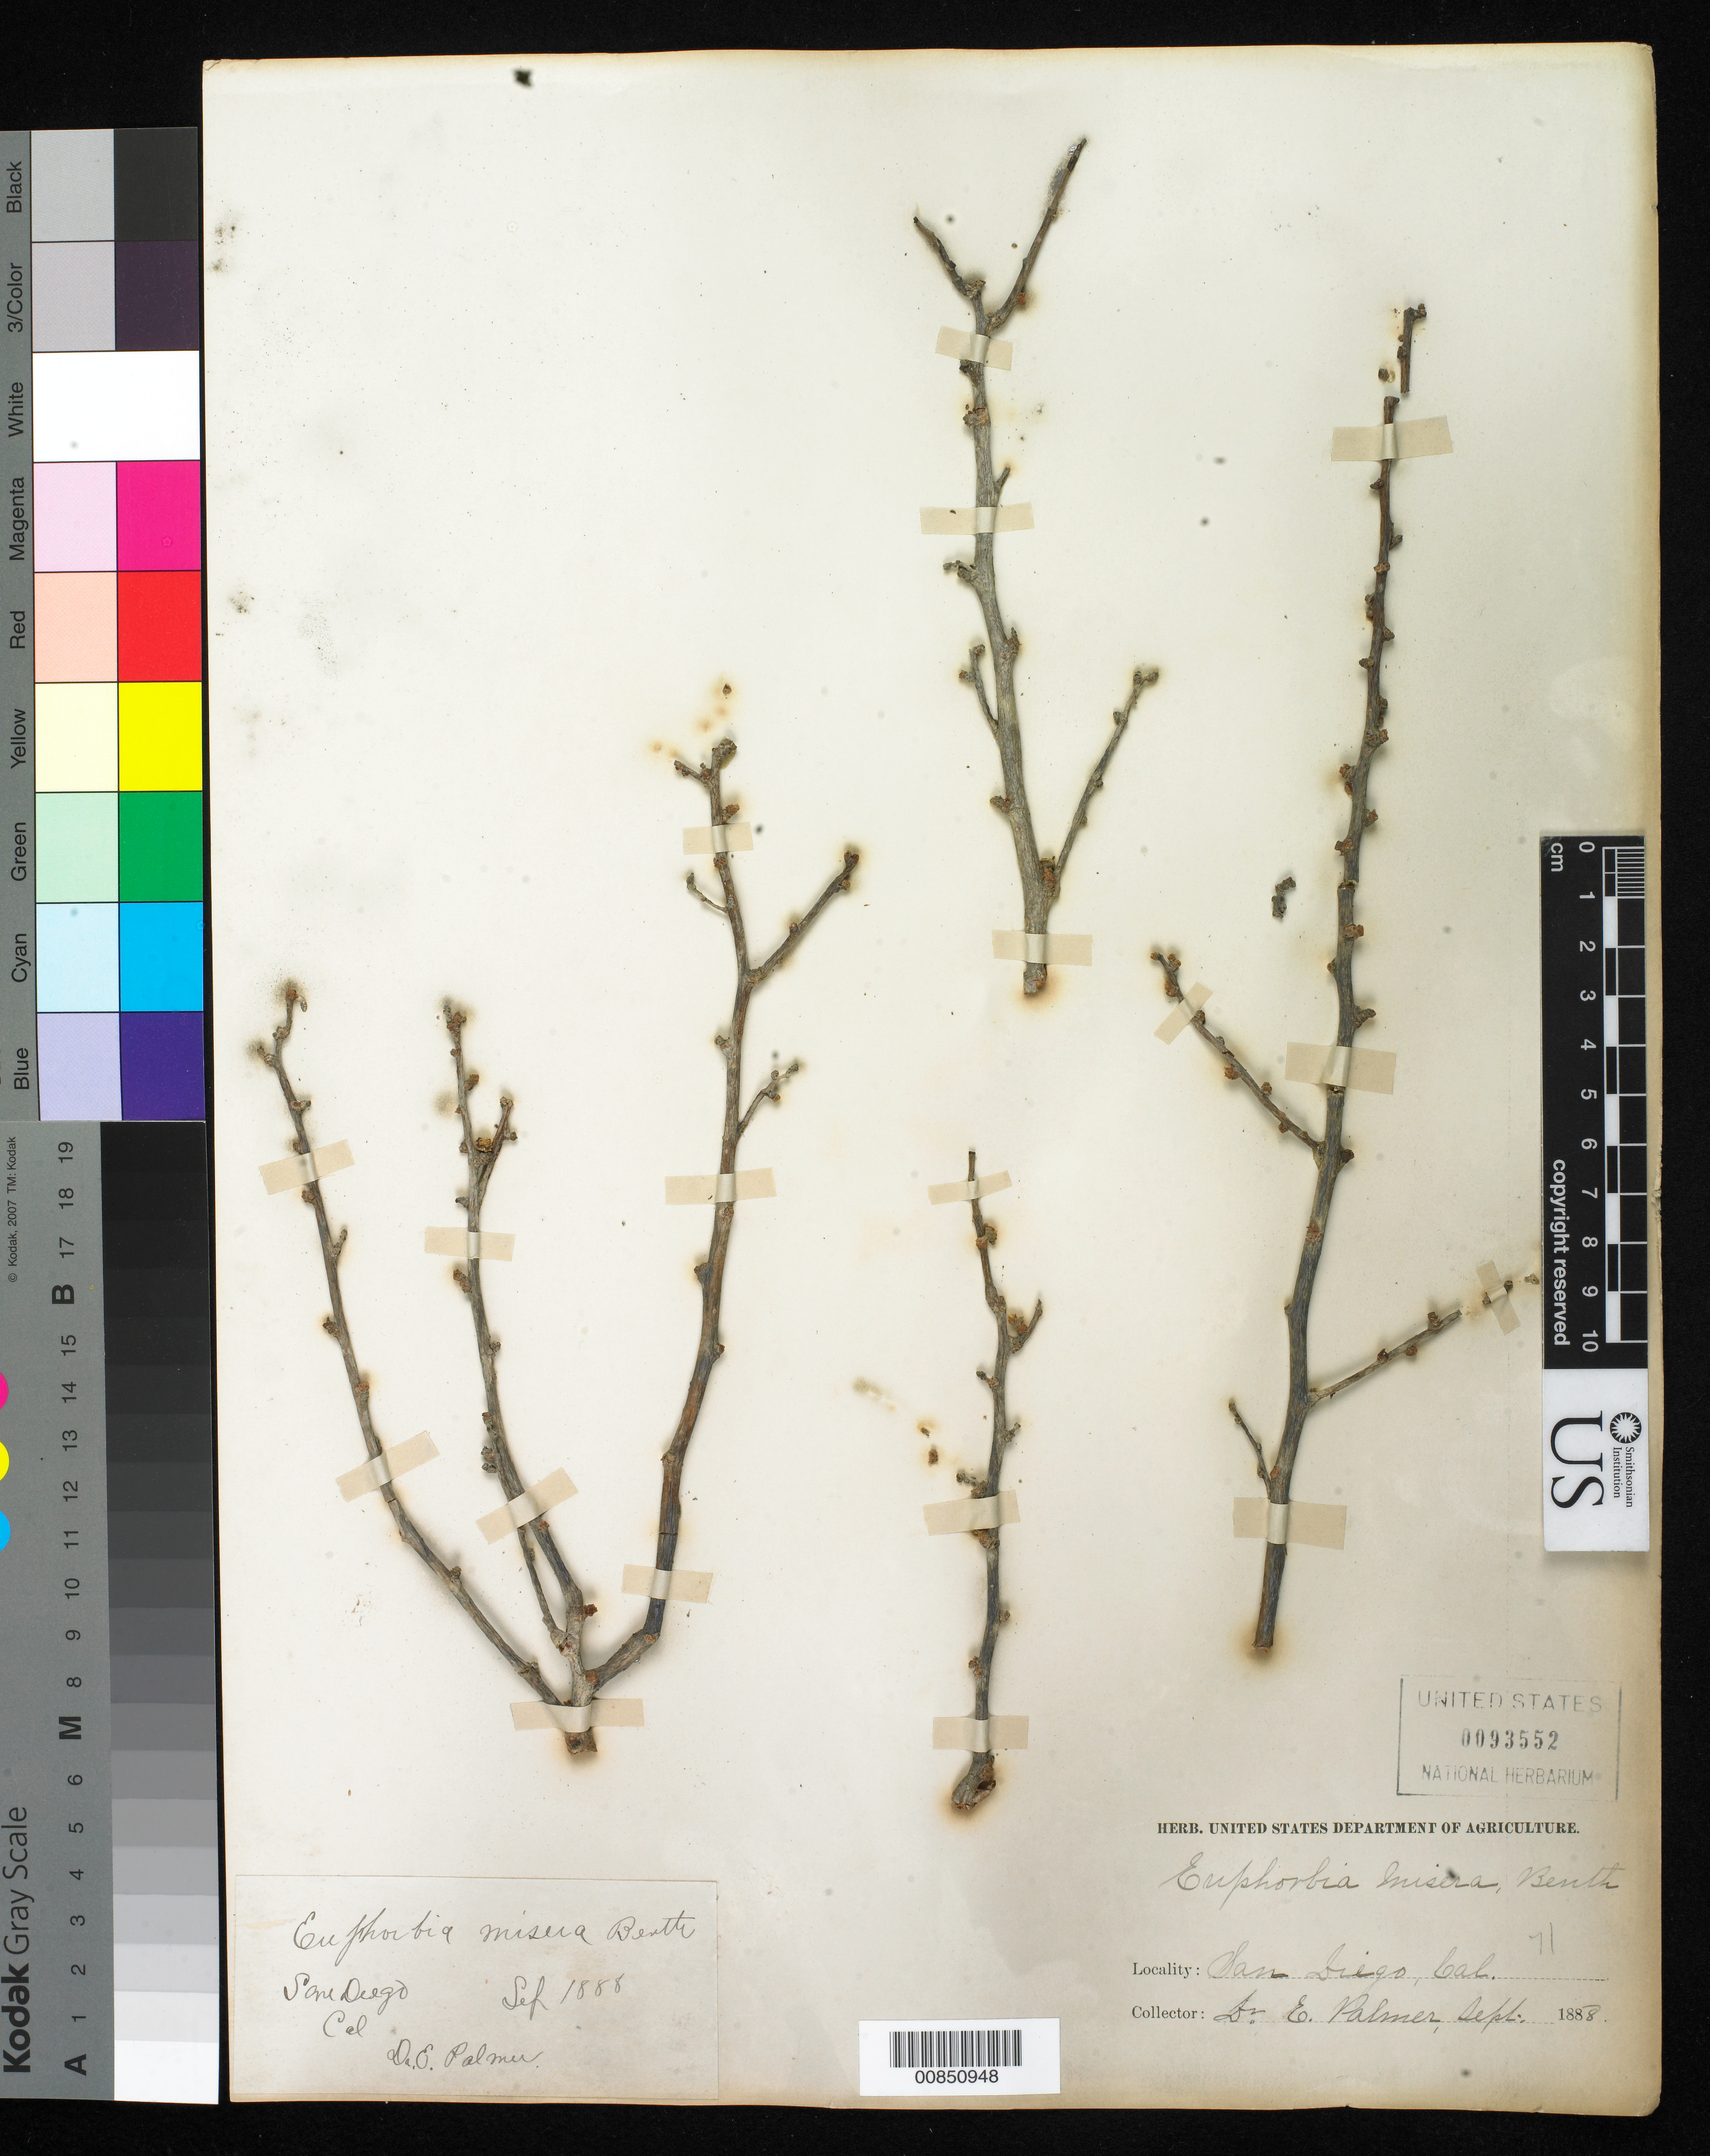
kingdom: Plantae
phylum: Tracheophyta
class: Magnoliopsida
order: Malpighiales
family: Euphorbiaceae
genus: Euphorbia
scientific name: Euphorbia misera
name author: Benth.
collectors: E. Palmer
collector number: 71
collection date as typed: Sep 1888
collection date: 1888-09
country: United States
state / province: California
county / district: San Diego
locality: San Diego, California.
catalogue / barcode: US 93552